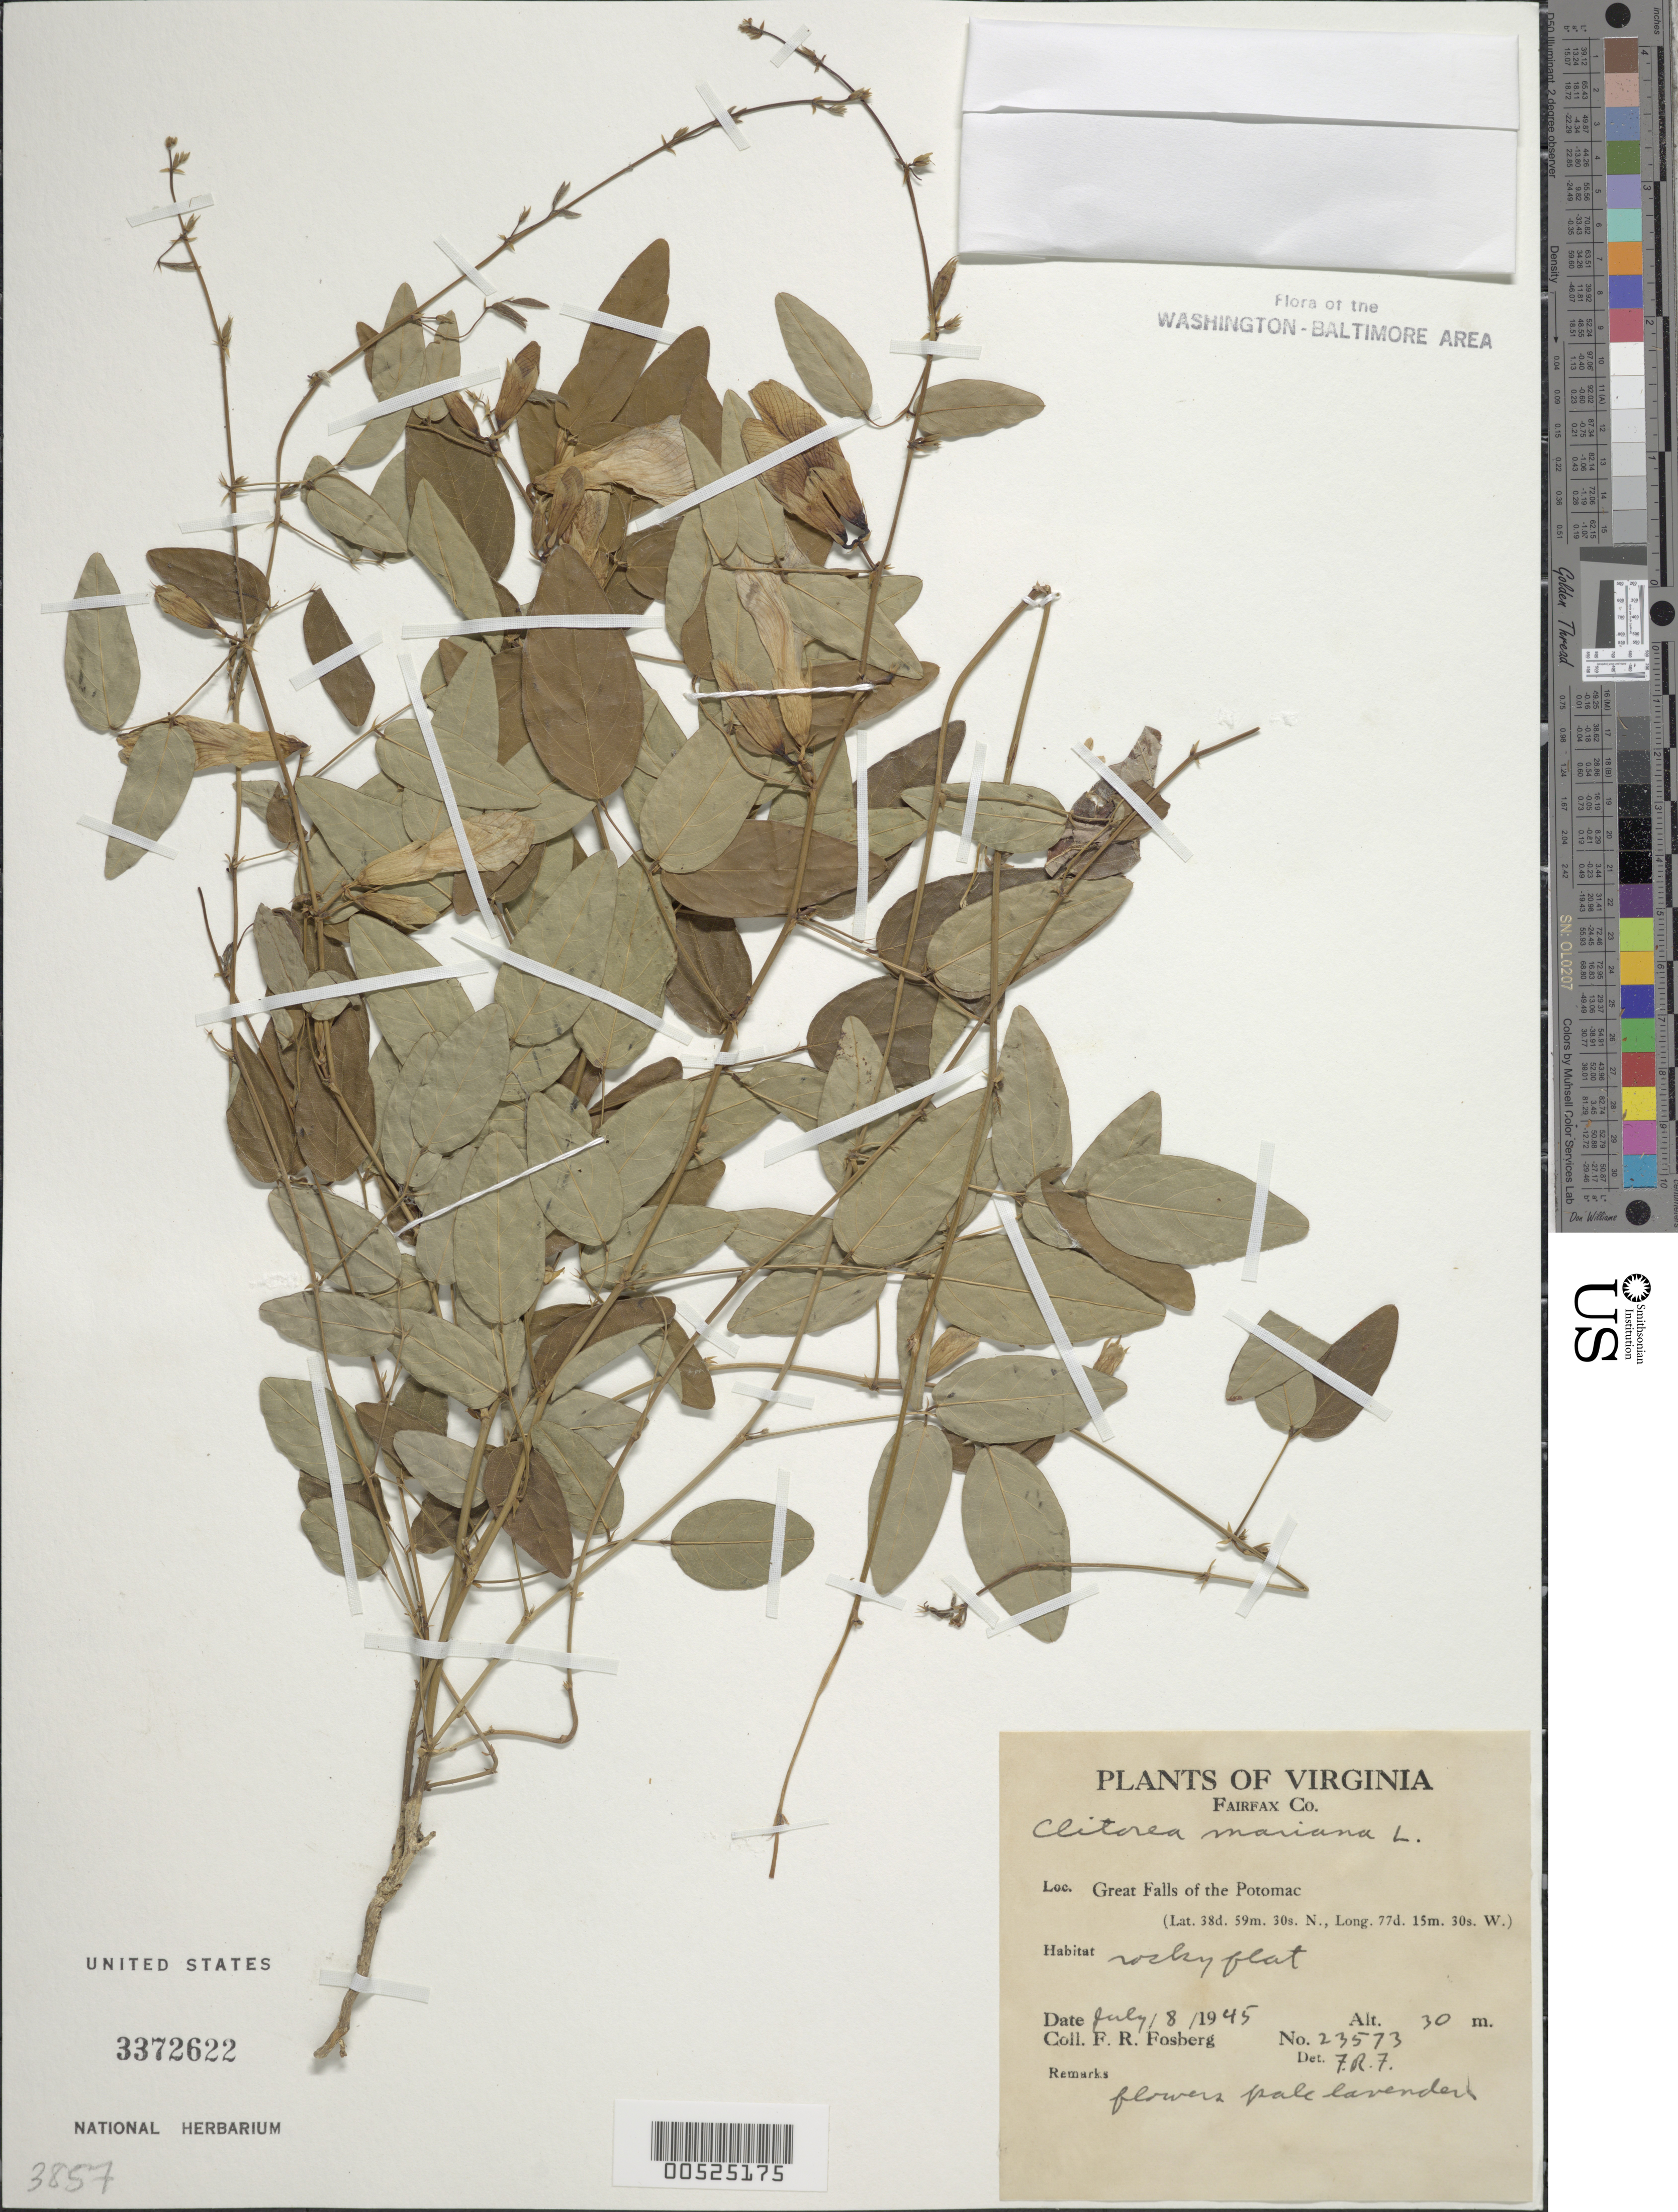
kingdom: Plantae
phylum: Tracheophyta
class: Magnoliopsida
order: Fabales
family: Fabaceae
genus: Clitoria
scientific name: Clitoria mariana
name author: L.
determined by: Fosberg, F. R.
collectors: F. R. Fosberg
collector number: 23573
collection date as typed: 08 Jul 1945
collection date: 1945-07-08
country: United States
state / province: Virginia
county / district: Fairfax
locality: Great Falls of the Potomac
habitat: Rocky flat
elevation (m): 30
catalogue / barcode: US 3372622